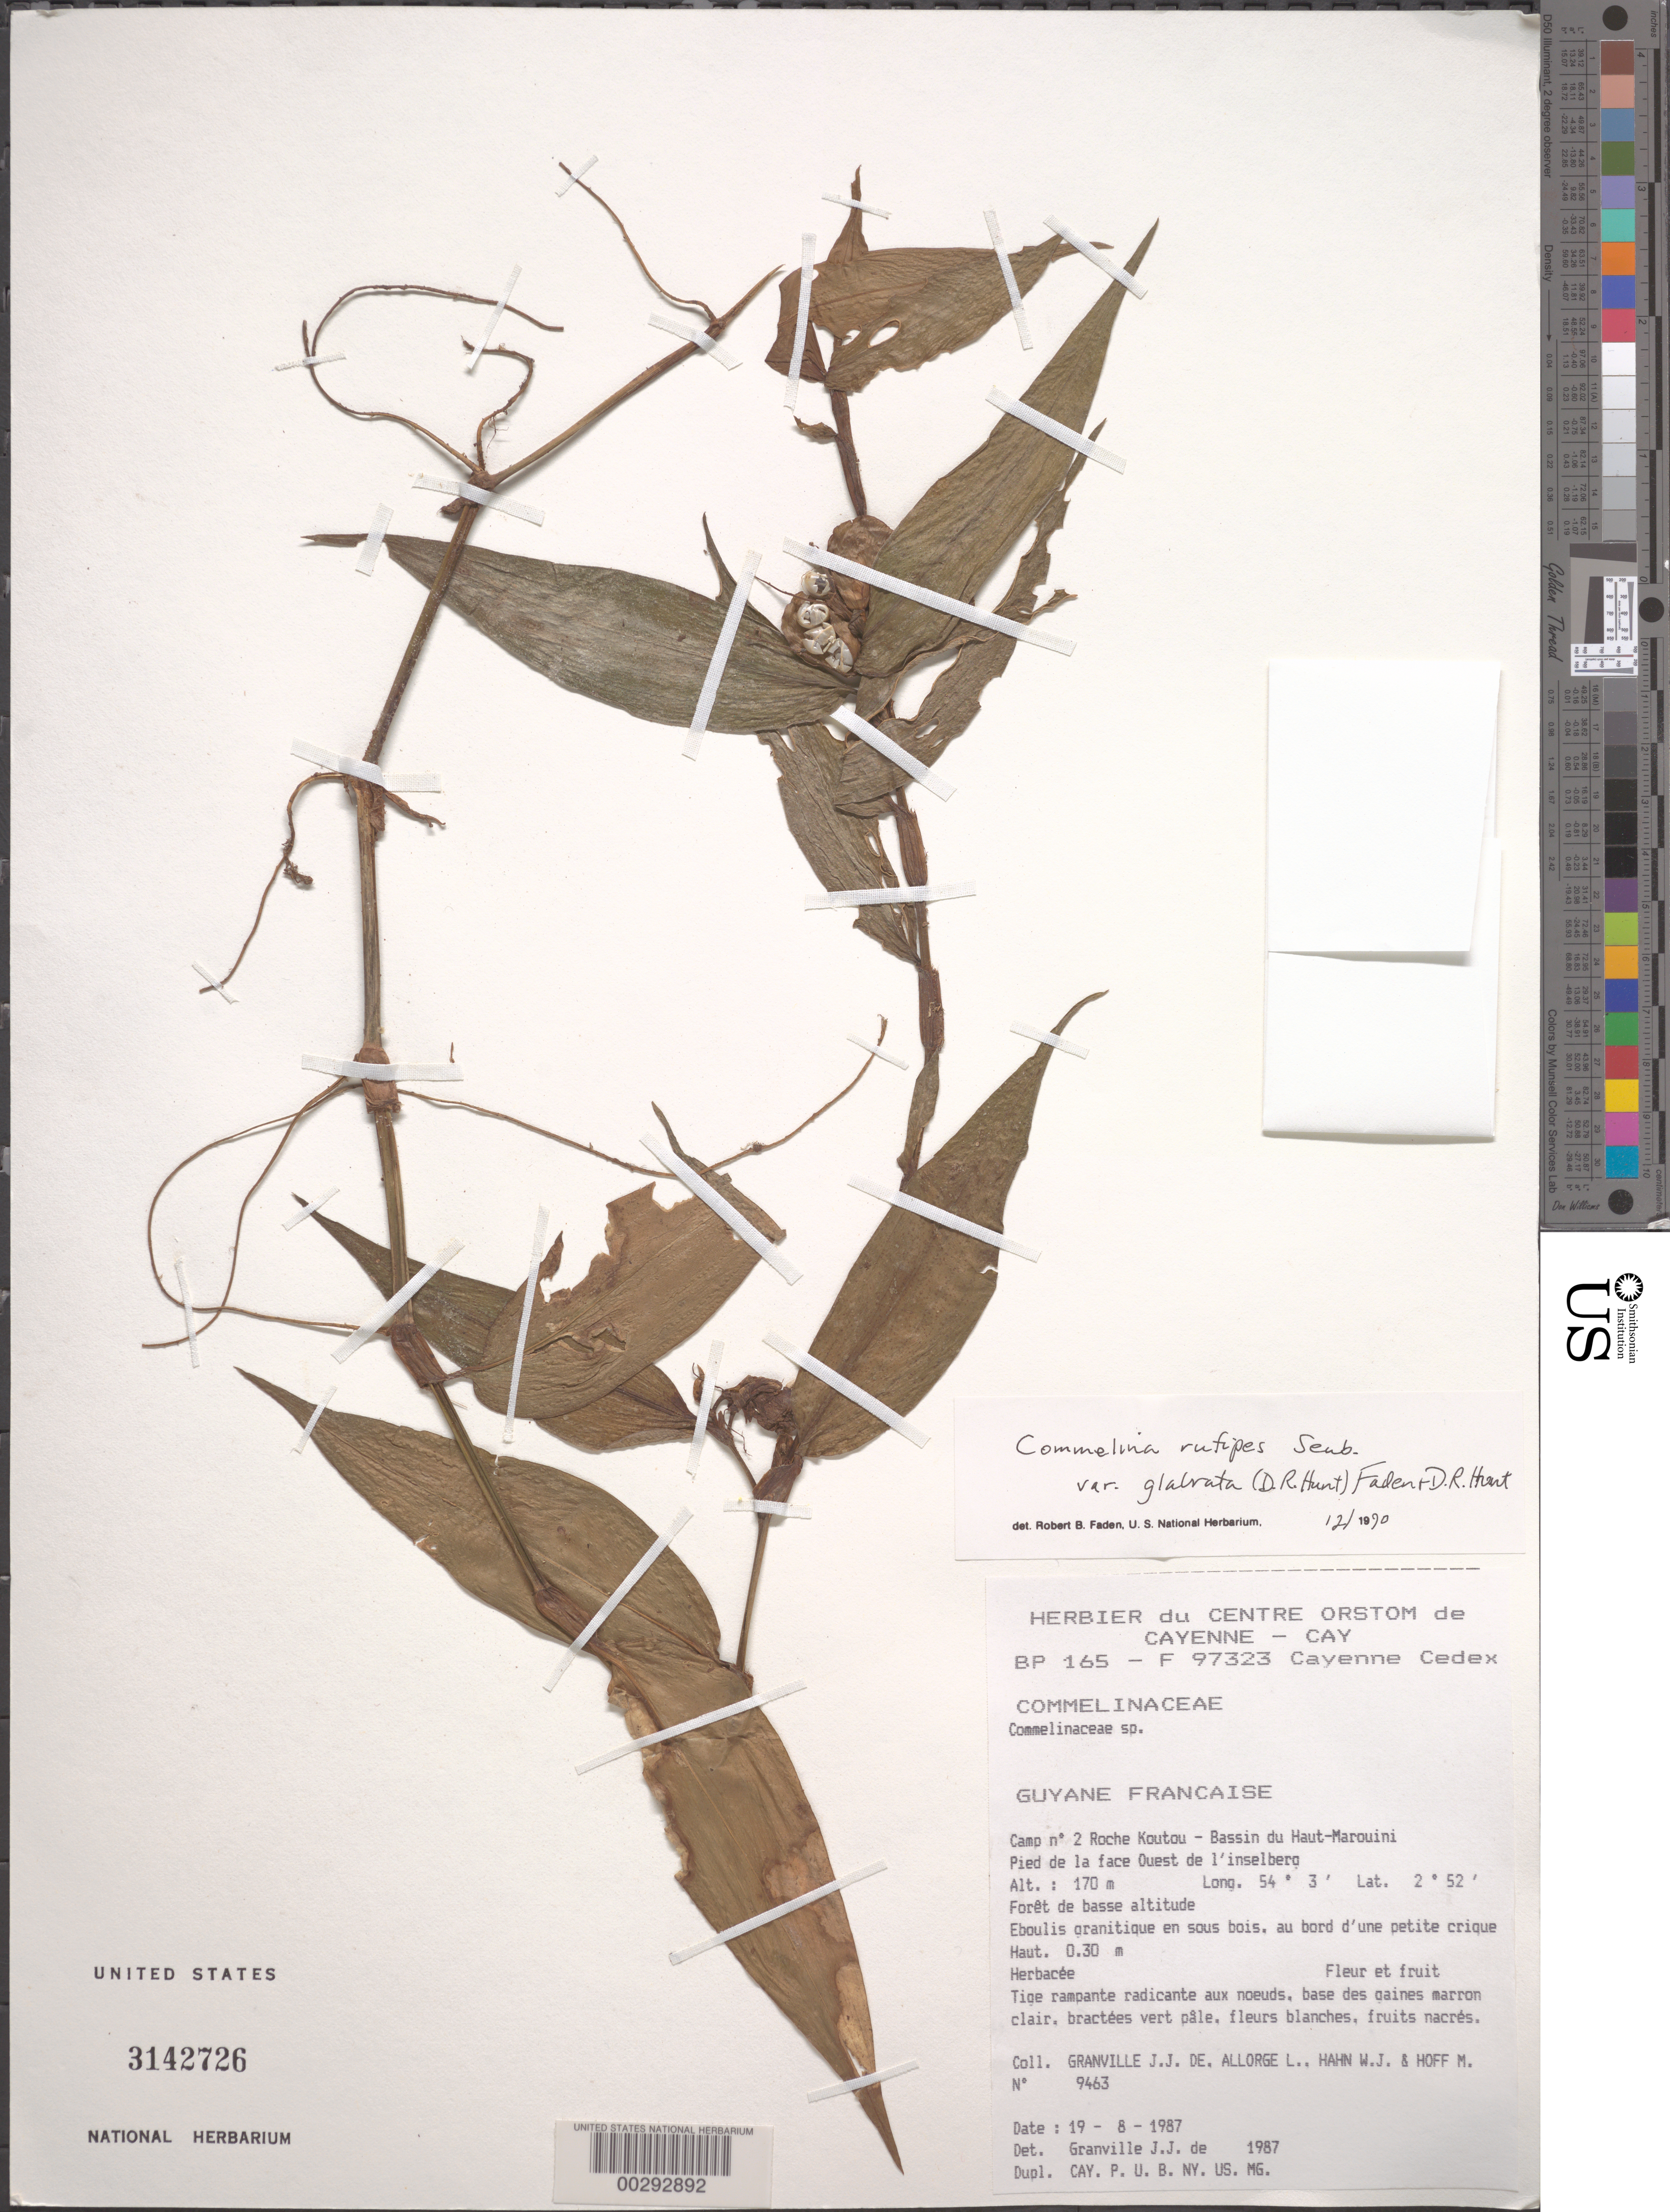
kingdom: Plantae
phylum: Tracheophyta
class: Liliopsida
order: Commelinales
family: Commelinaceae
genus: Commelina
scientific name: Commelina rufipes var. glabrata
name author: (D.R. Hunt) Faden & D.R. Hunt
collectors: J.-J. de Granville, L. Allorge, W. J. Hahn & M. Hoff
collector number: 9463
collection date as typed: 19 Aug 1987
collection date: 1987-08-19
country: French Guiana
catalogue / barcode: US 3142726